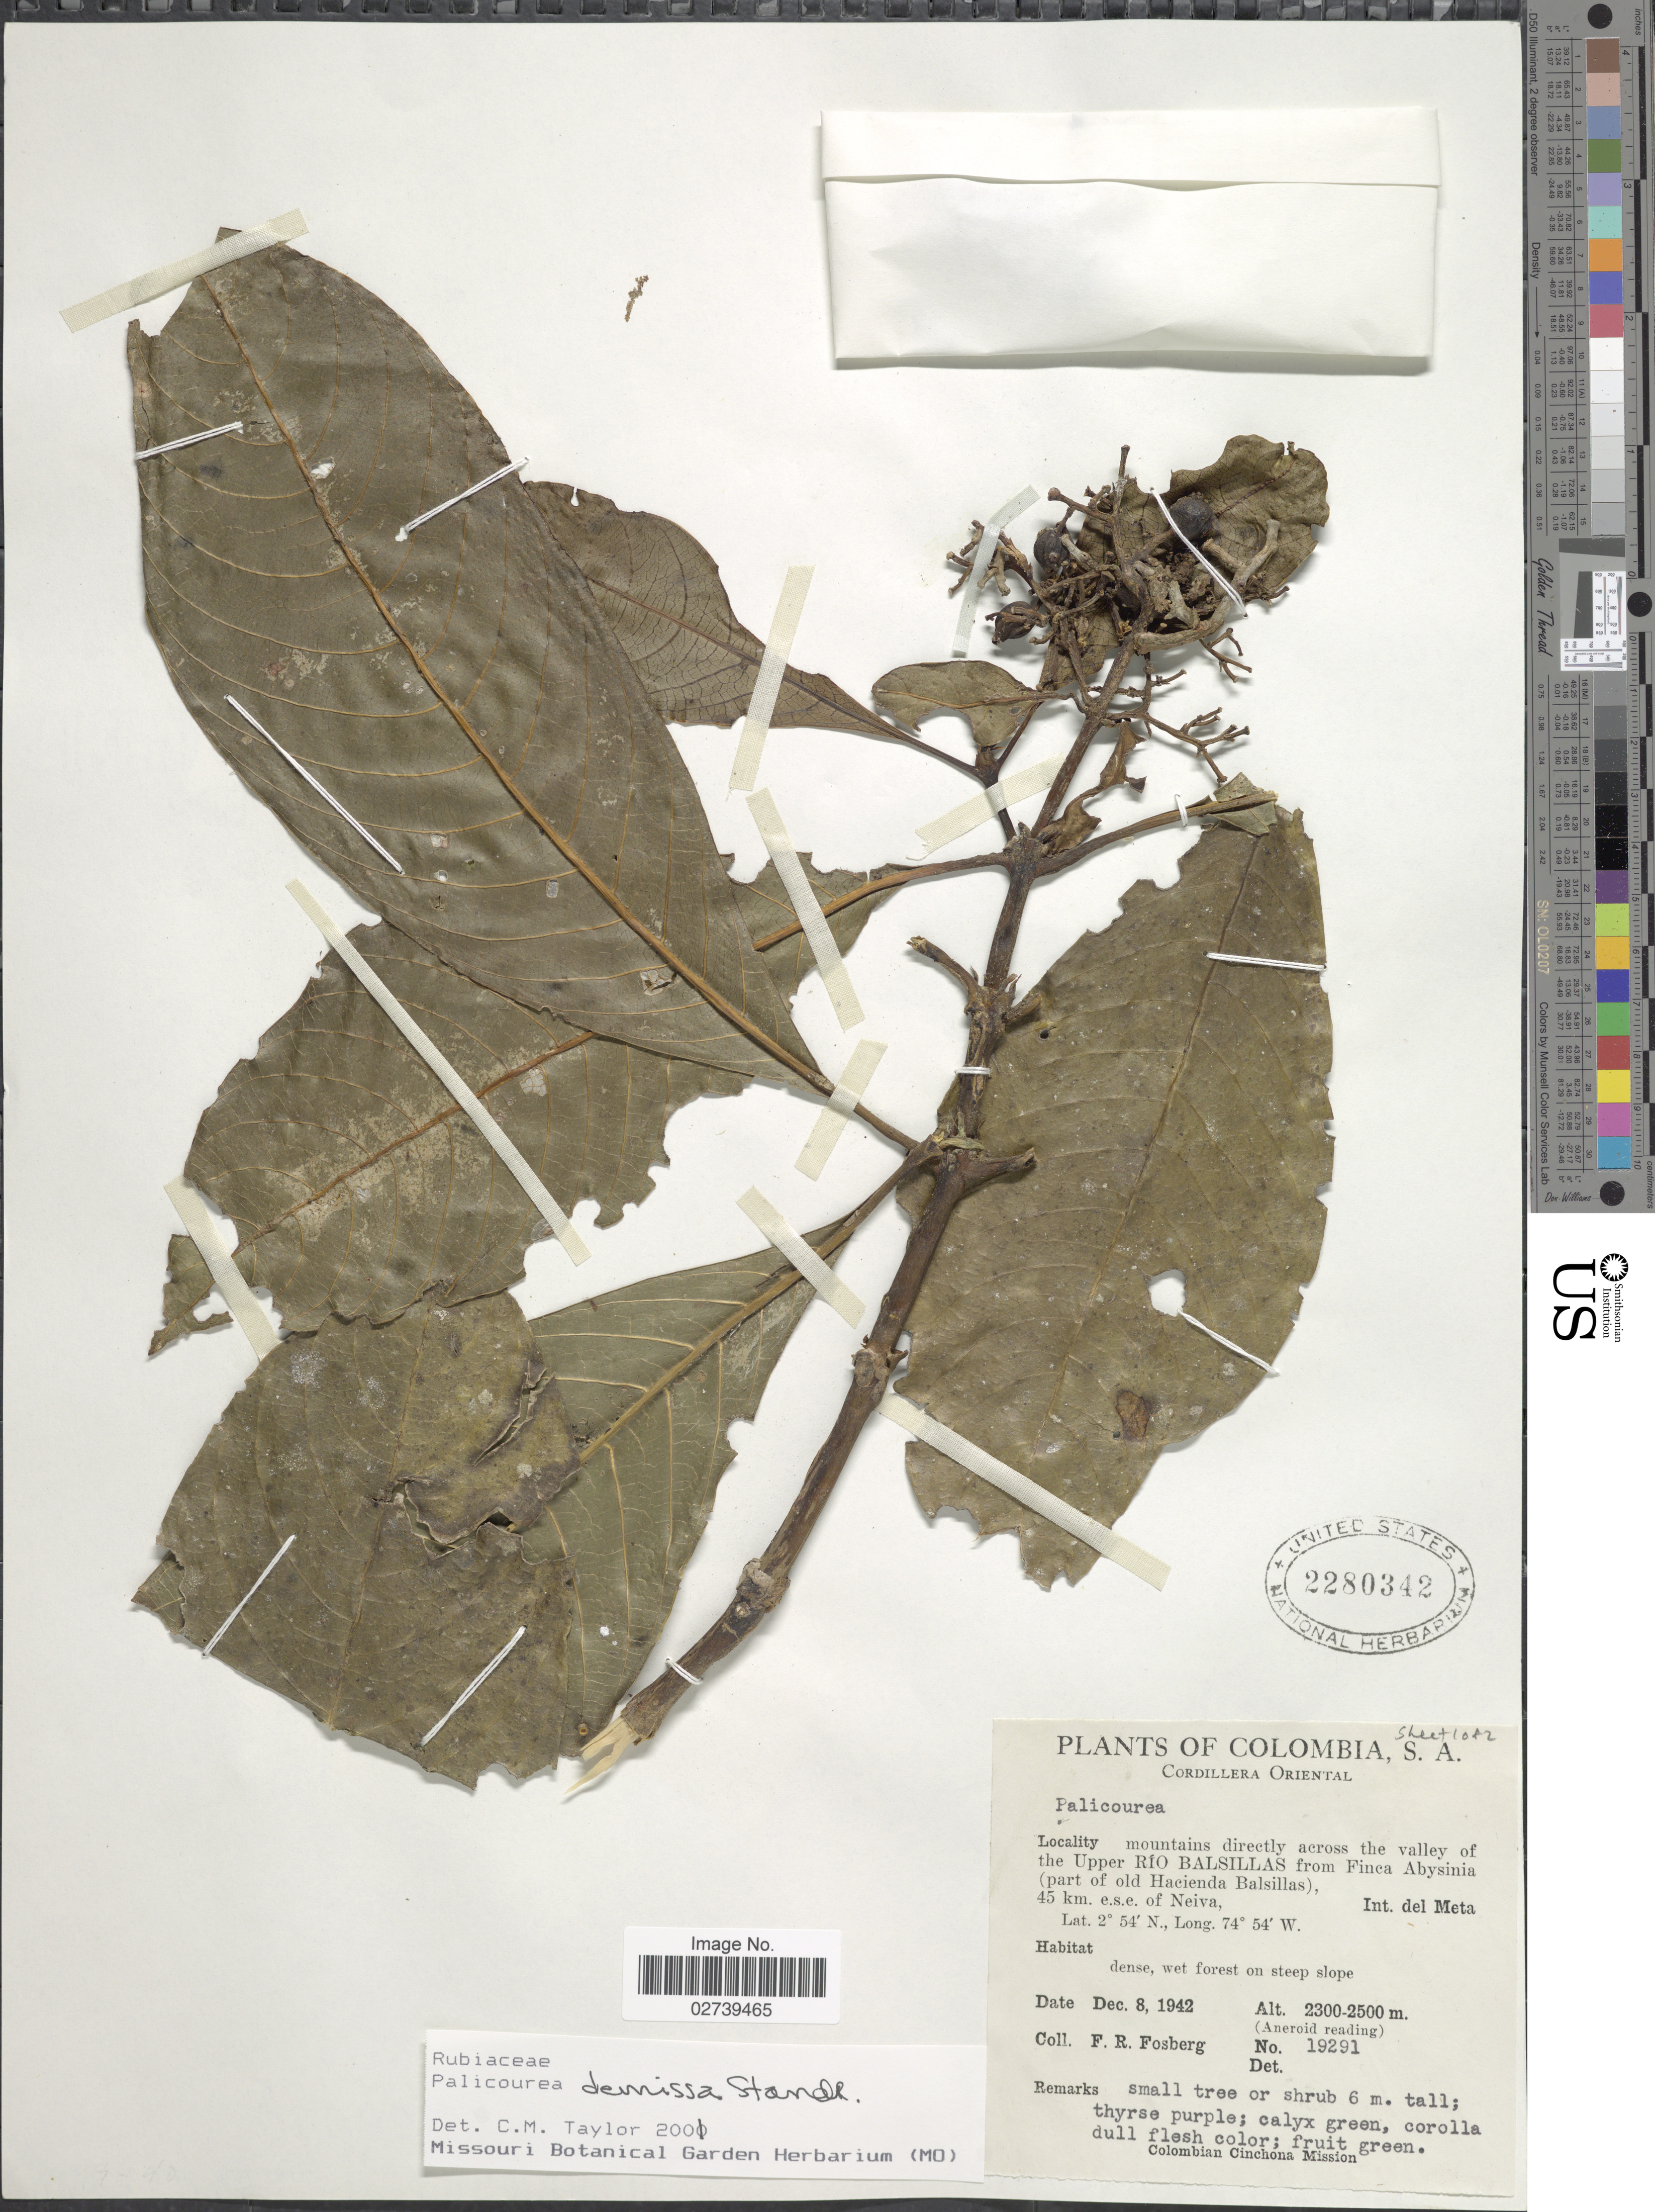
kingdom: Plantae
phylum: Tracheophyta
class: Magnoliopsida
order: Gentianales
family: Rubiaceae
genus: Palicourea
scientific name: Palicourea demissa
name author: Standl.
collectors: F. R. Fosberg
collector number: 19291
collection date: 1942-12-08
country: Colombia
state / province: Meta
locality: Cordillera Oriental, mountains directly across the valley of the Upper Rio Balsillas from Finca Abysinia (part of old Hacienda Balsillas), 45 km. e.s.e. of Neiva, Int. del Meta, wet forest on steep slope.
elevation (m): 2300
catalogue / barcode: US 2280342